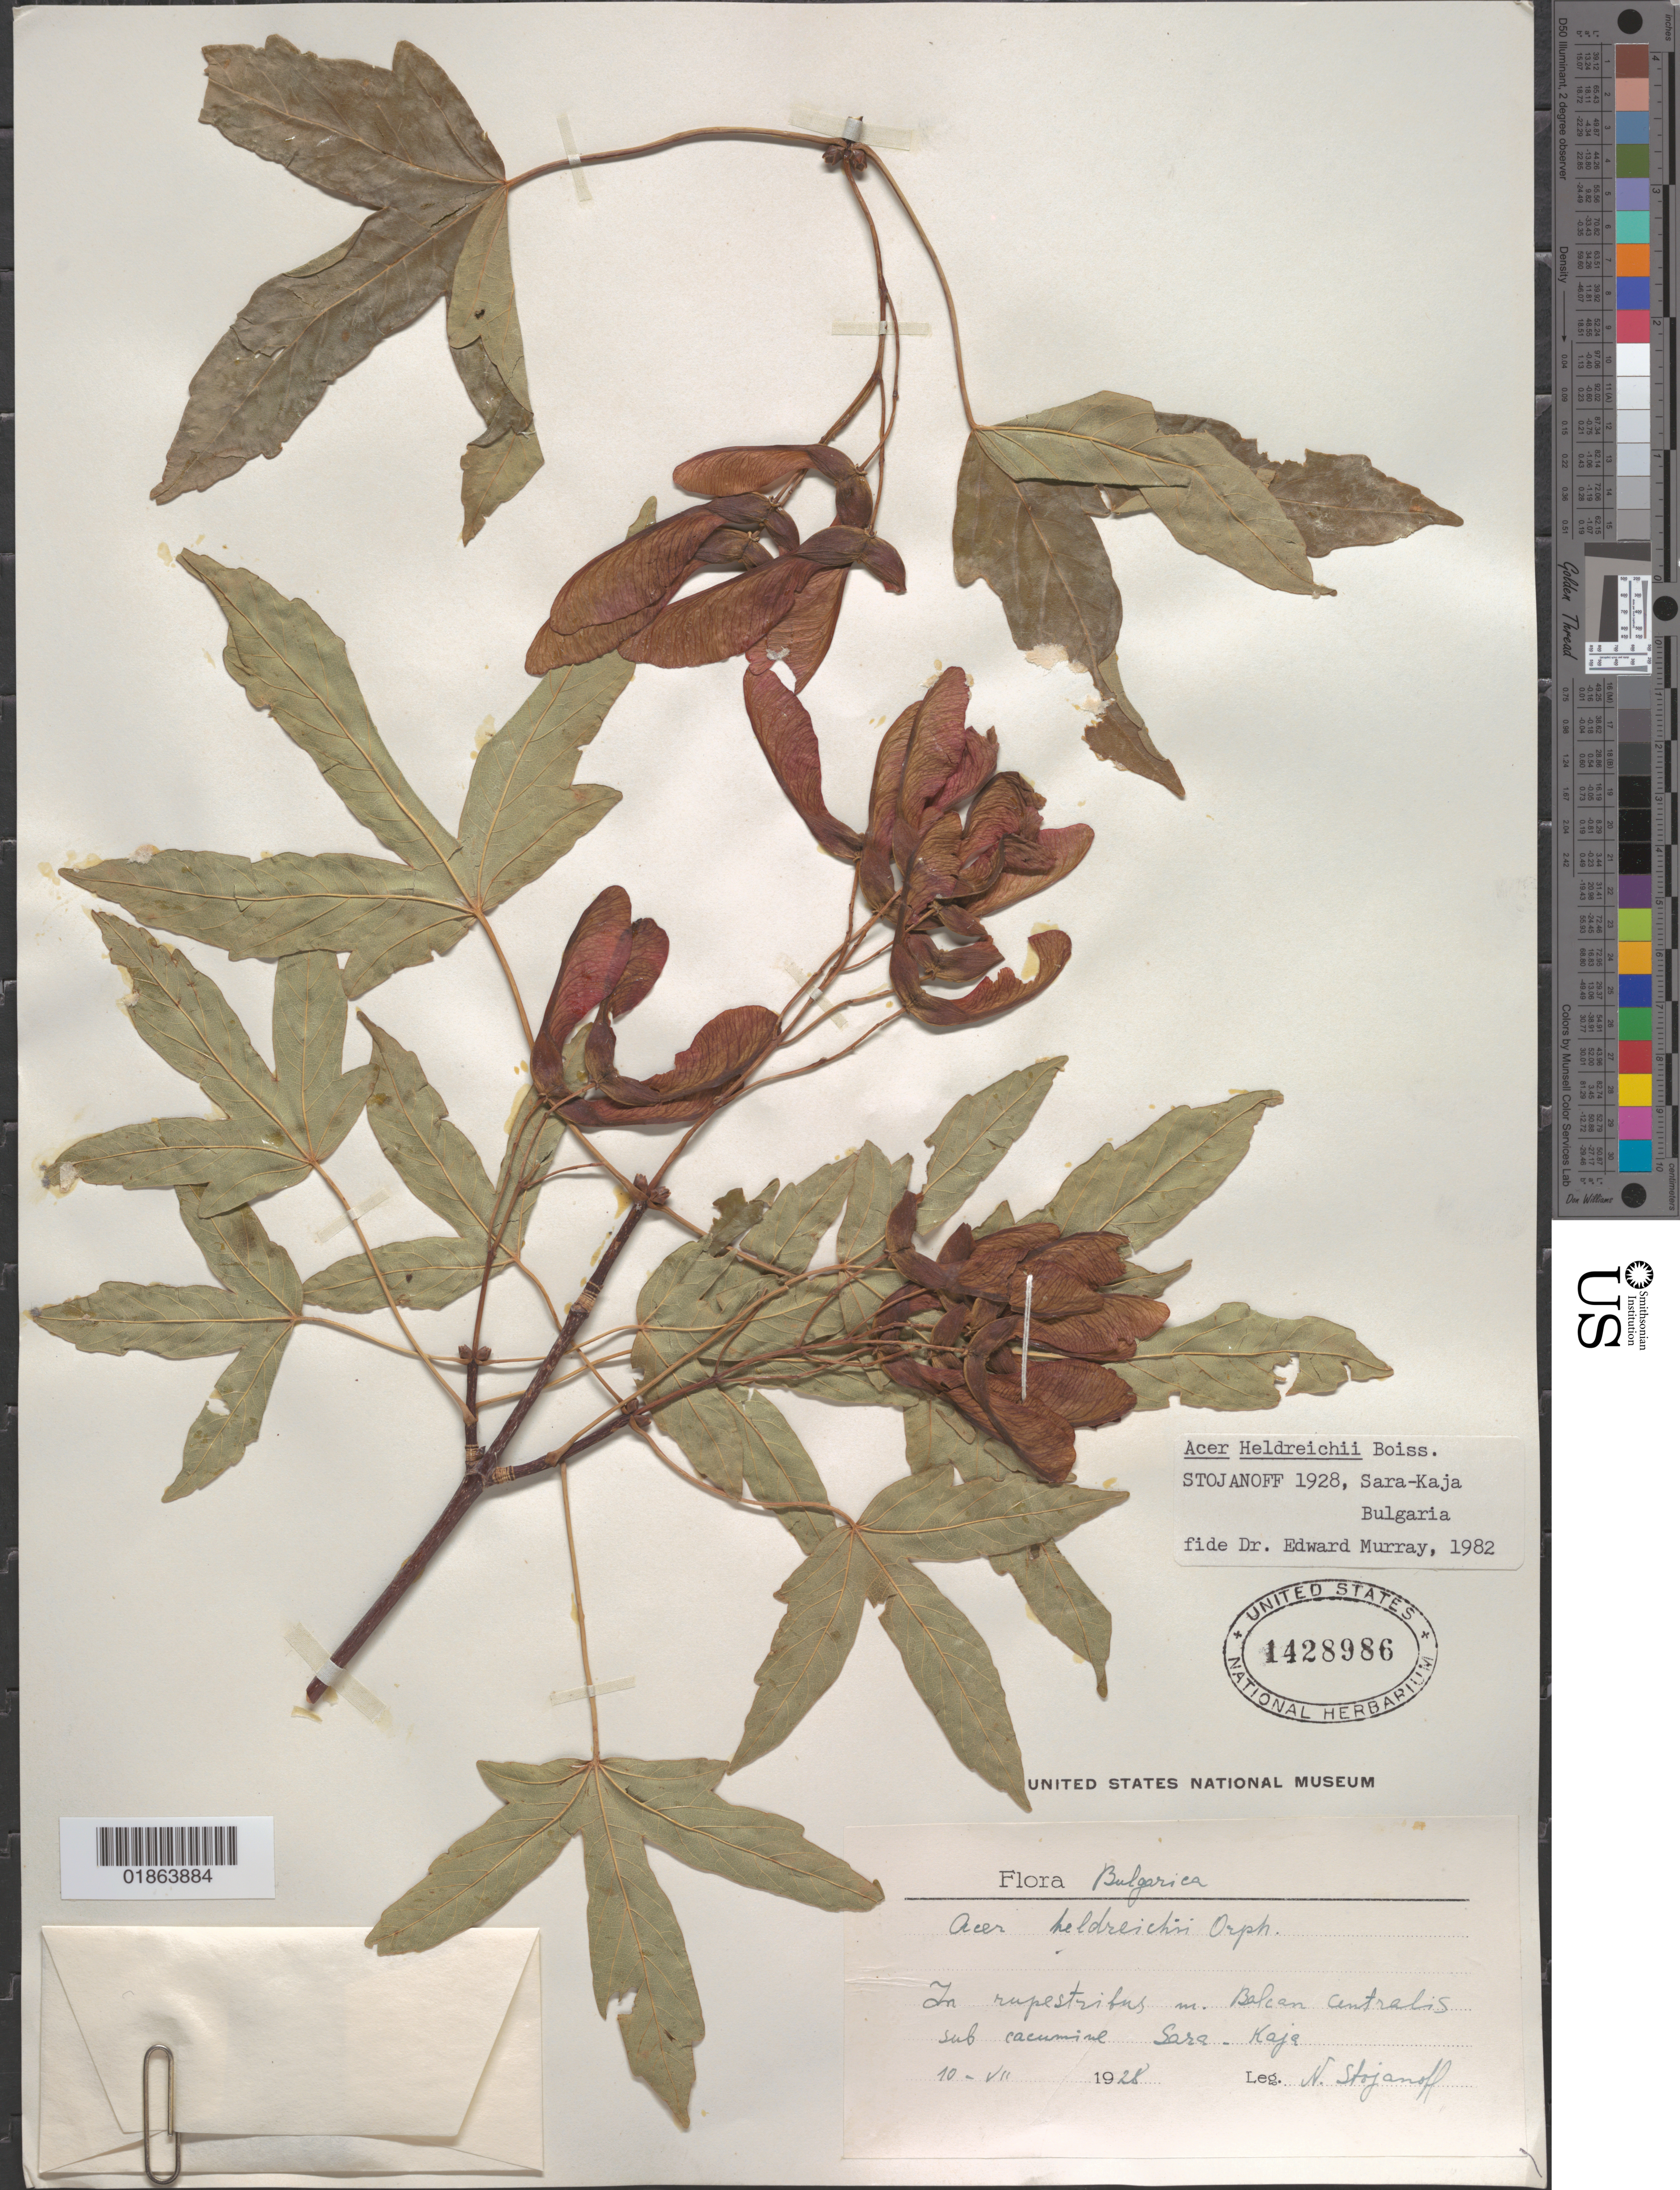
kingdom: Plantae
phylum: Tracheophyta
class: Magnoliopsida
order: Sapindales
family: Sapindaceae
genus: Acer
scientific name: Acer heldreichii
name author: Orph. ex Boiss.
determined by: Murray, Edward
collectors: N. Stojanoff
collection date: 1928-07-10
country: Bulgaria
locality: Sarr-Kaja [Sarr Kaya ?]. Balcan Centralis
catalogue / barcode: US 1428986